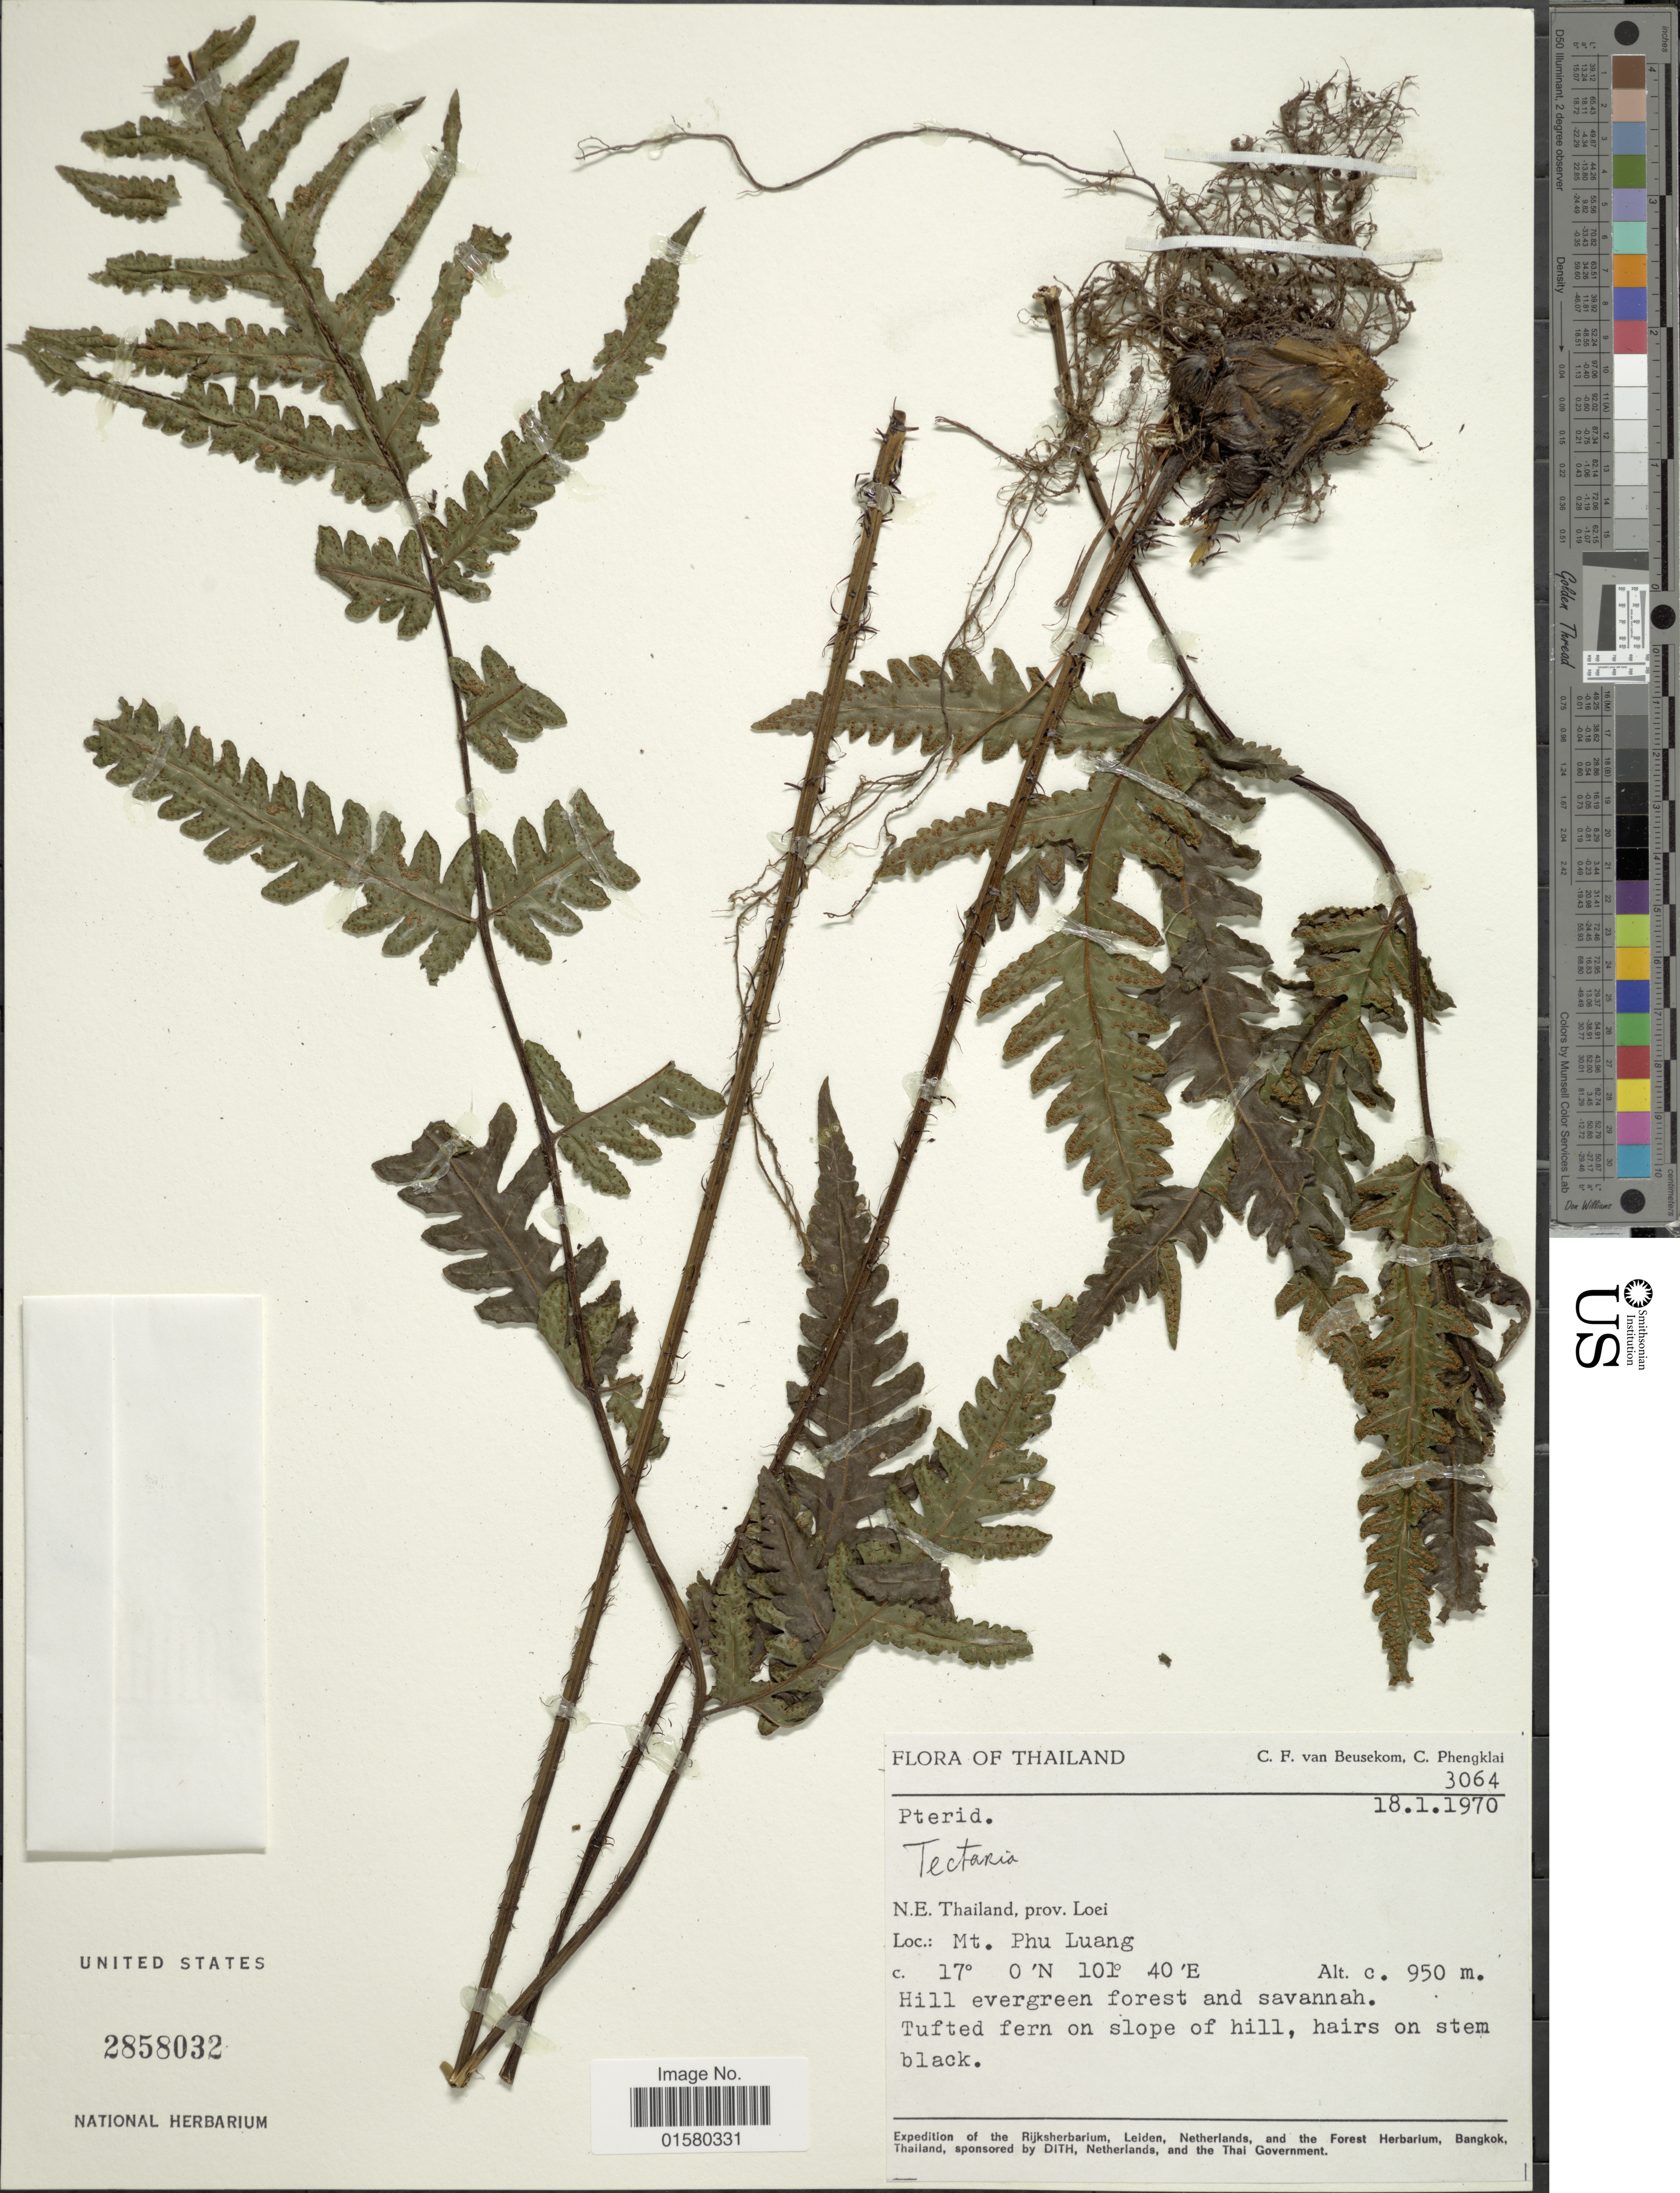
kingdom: Plantae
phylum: Tracheophyta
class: Polypodiopsida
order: Polypodiales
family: Tectariaceae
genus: Tectaria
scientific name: Tectaria paradoxa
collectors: C. F. Beusekom & C. Phengklai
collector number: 3064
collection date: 1970-01-18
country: Thailand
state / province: Loei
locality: N. E. Thailand, prov. Loei, Mt. Phu Luang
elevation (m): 950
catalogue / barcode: US 2858032